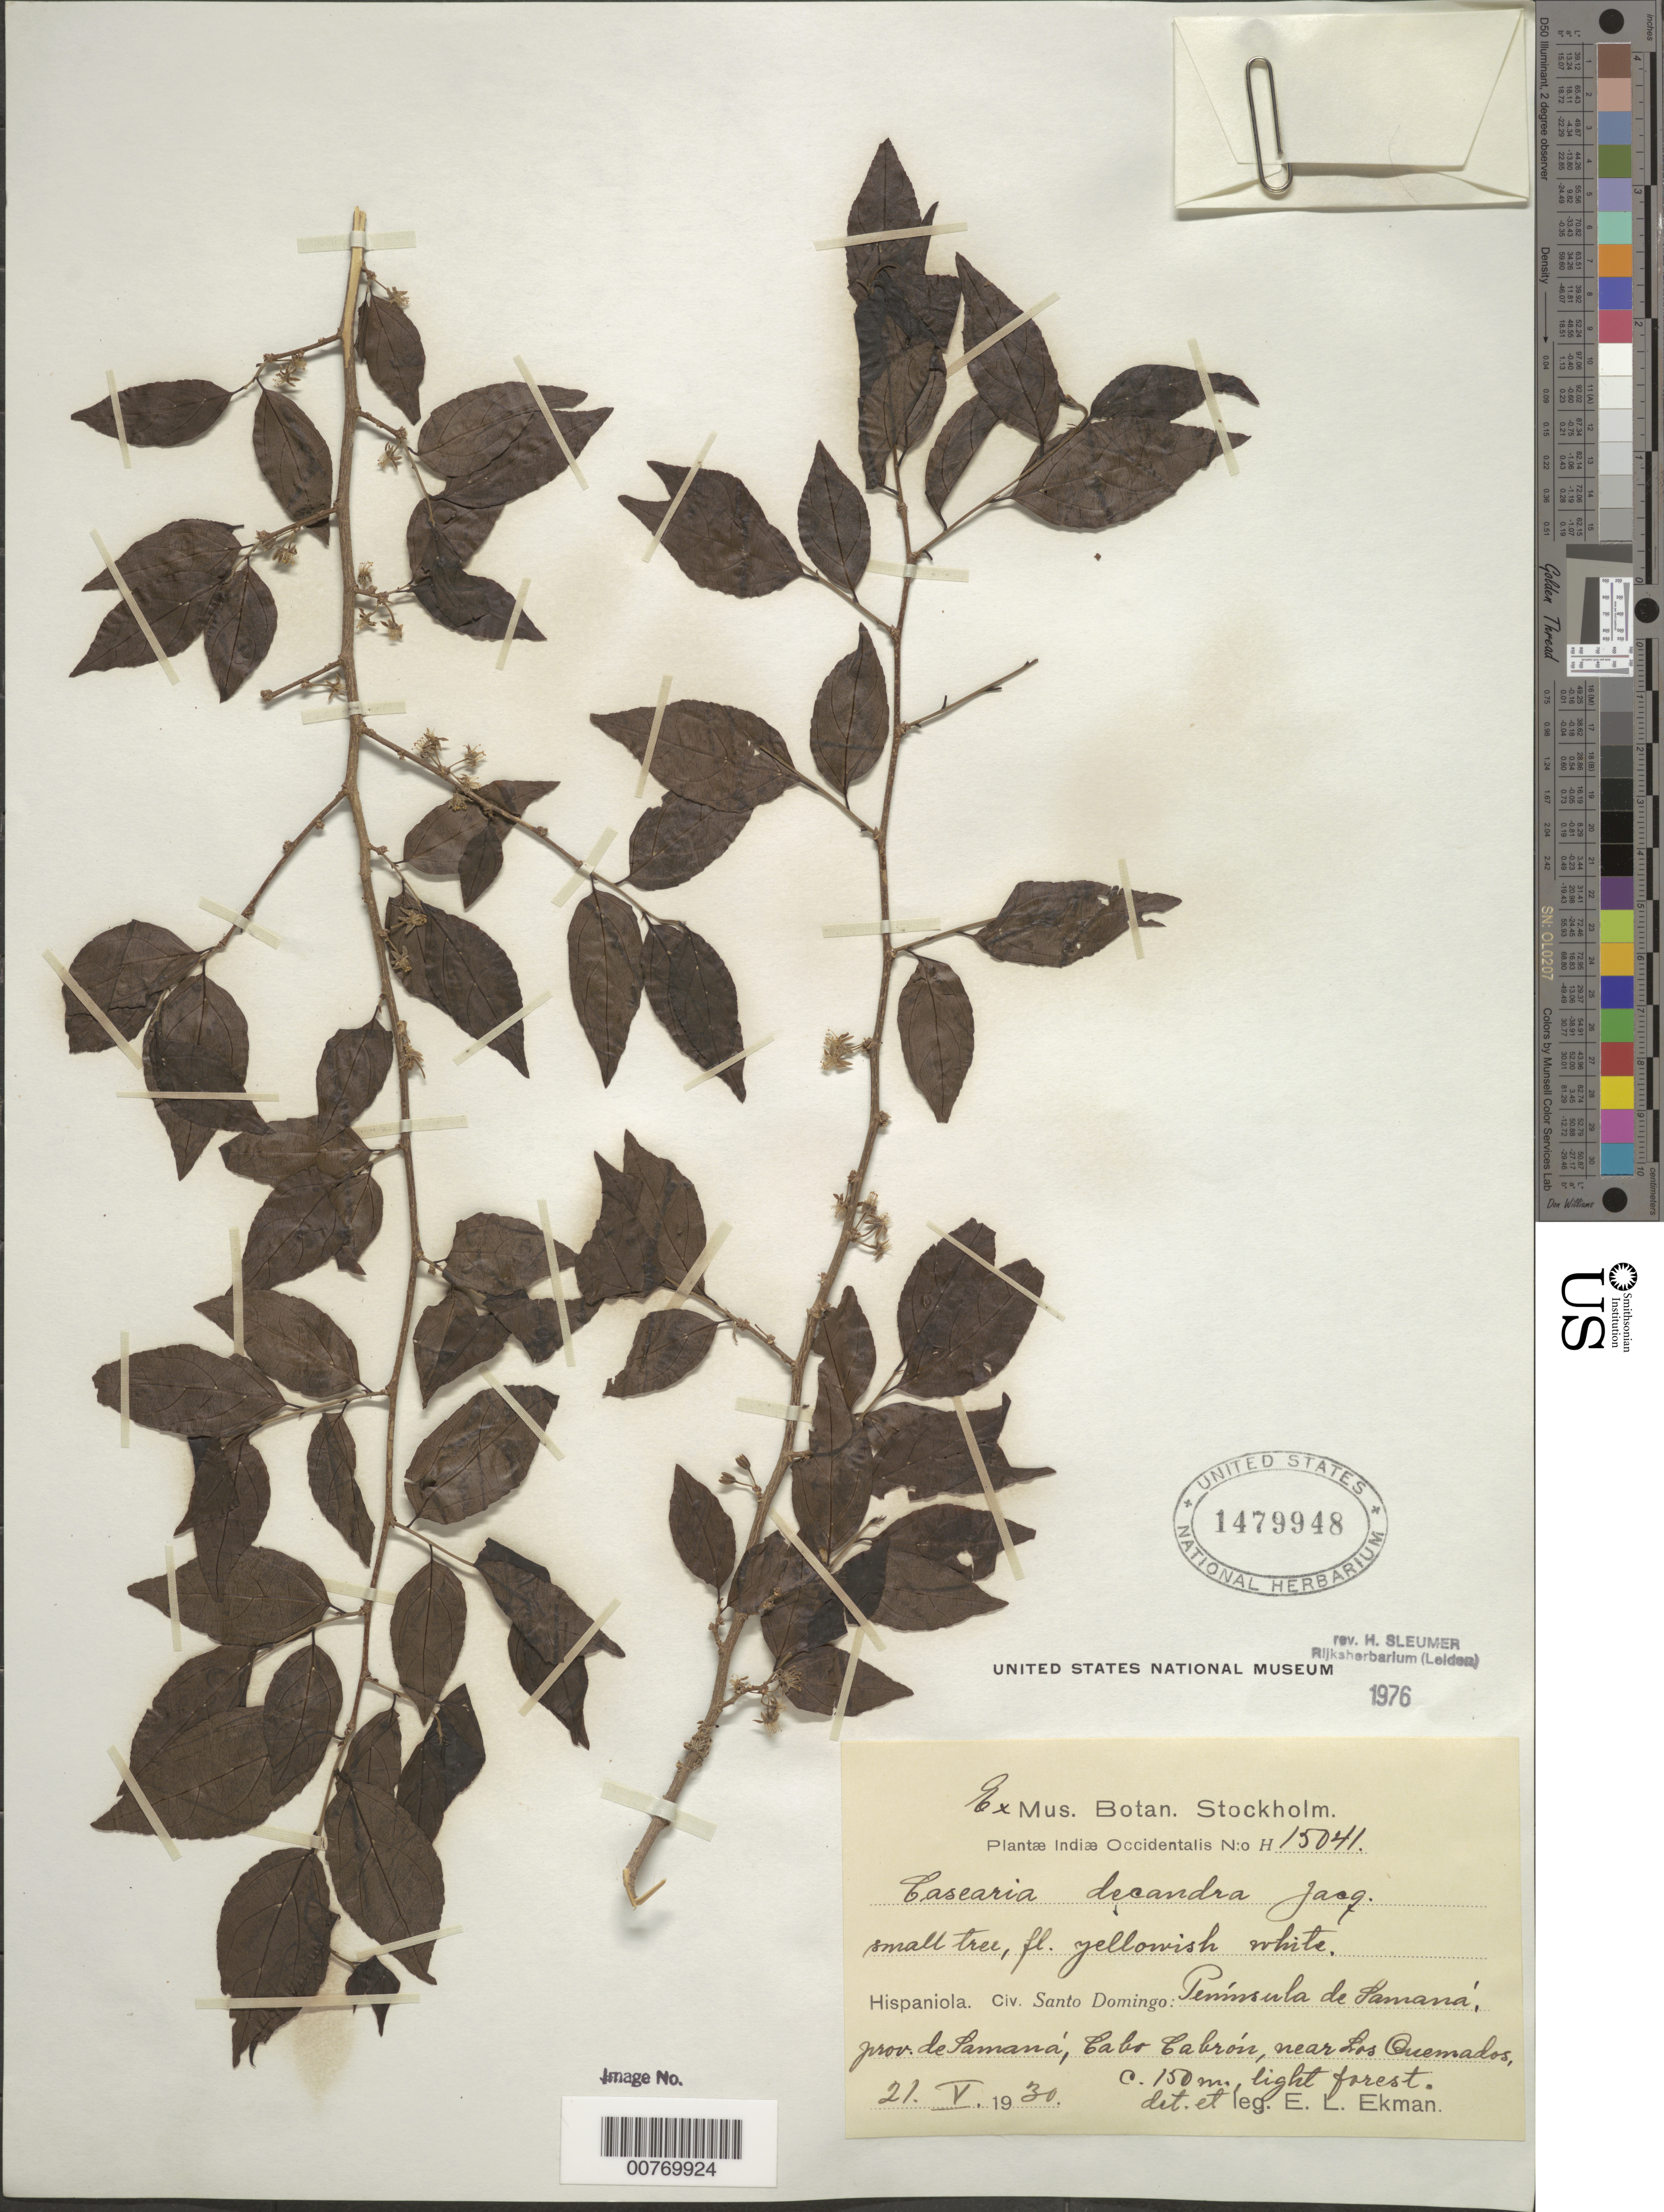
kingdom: Plantae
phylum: Tracheophyta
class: Magnoliopsida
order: Malpighiales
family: Salicaceae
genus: Casearia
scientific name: Casearia decandra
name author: Jacq.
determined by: Sleumer, H. O.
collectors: E. L. Ekman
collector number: H 15041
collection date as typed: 21 May 1930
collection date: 1930-05-21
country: Dominican Republic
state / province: Samana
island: Hispaniola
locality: Samana peninsula, Cabo Cabrón, near Los Quemados.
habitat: Light forest.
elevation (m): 150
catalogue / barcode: US 1479948